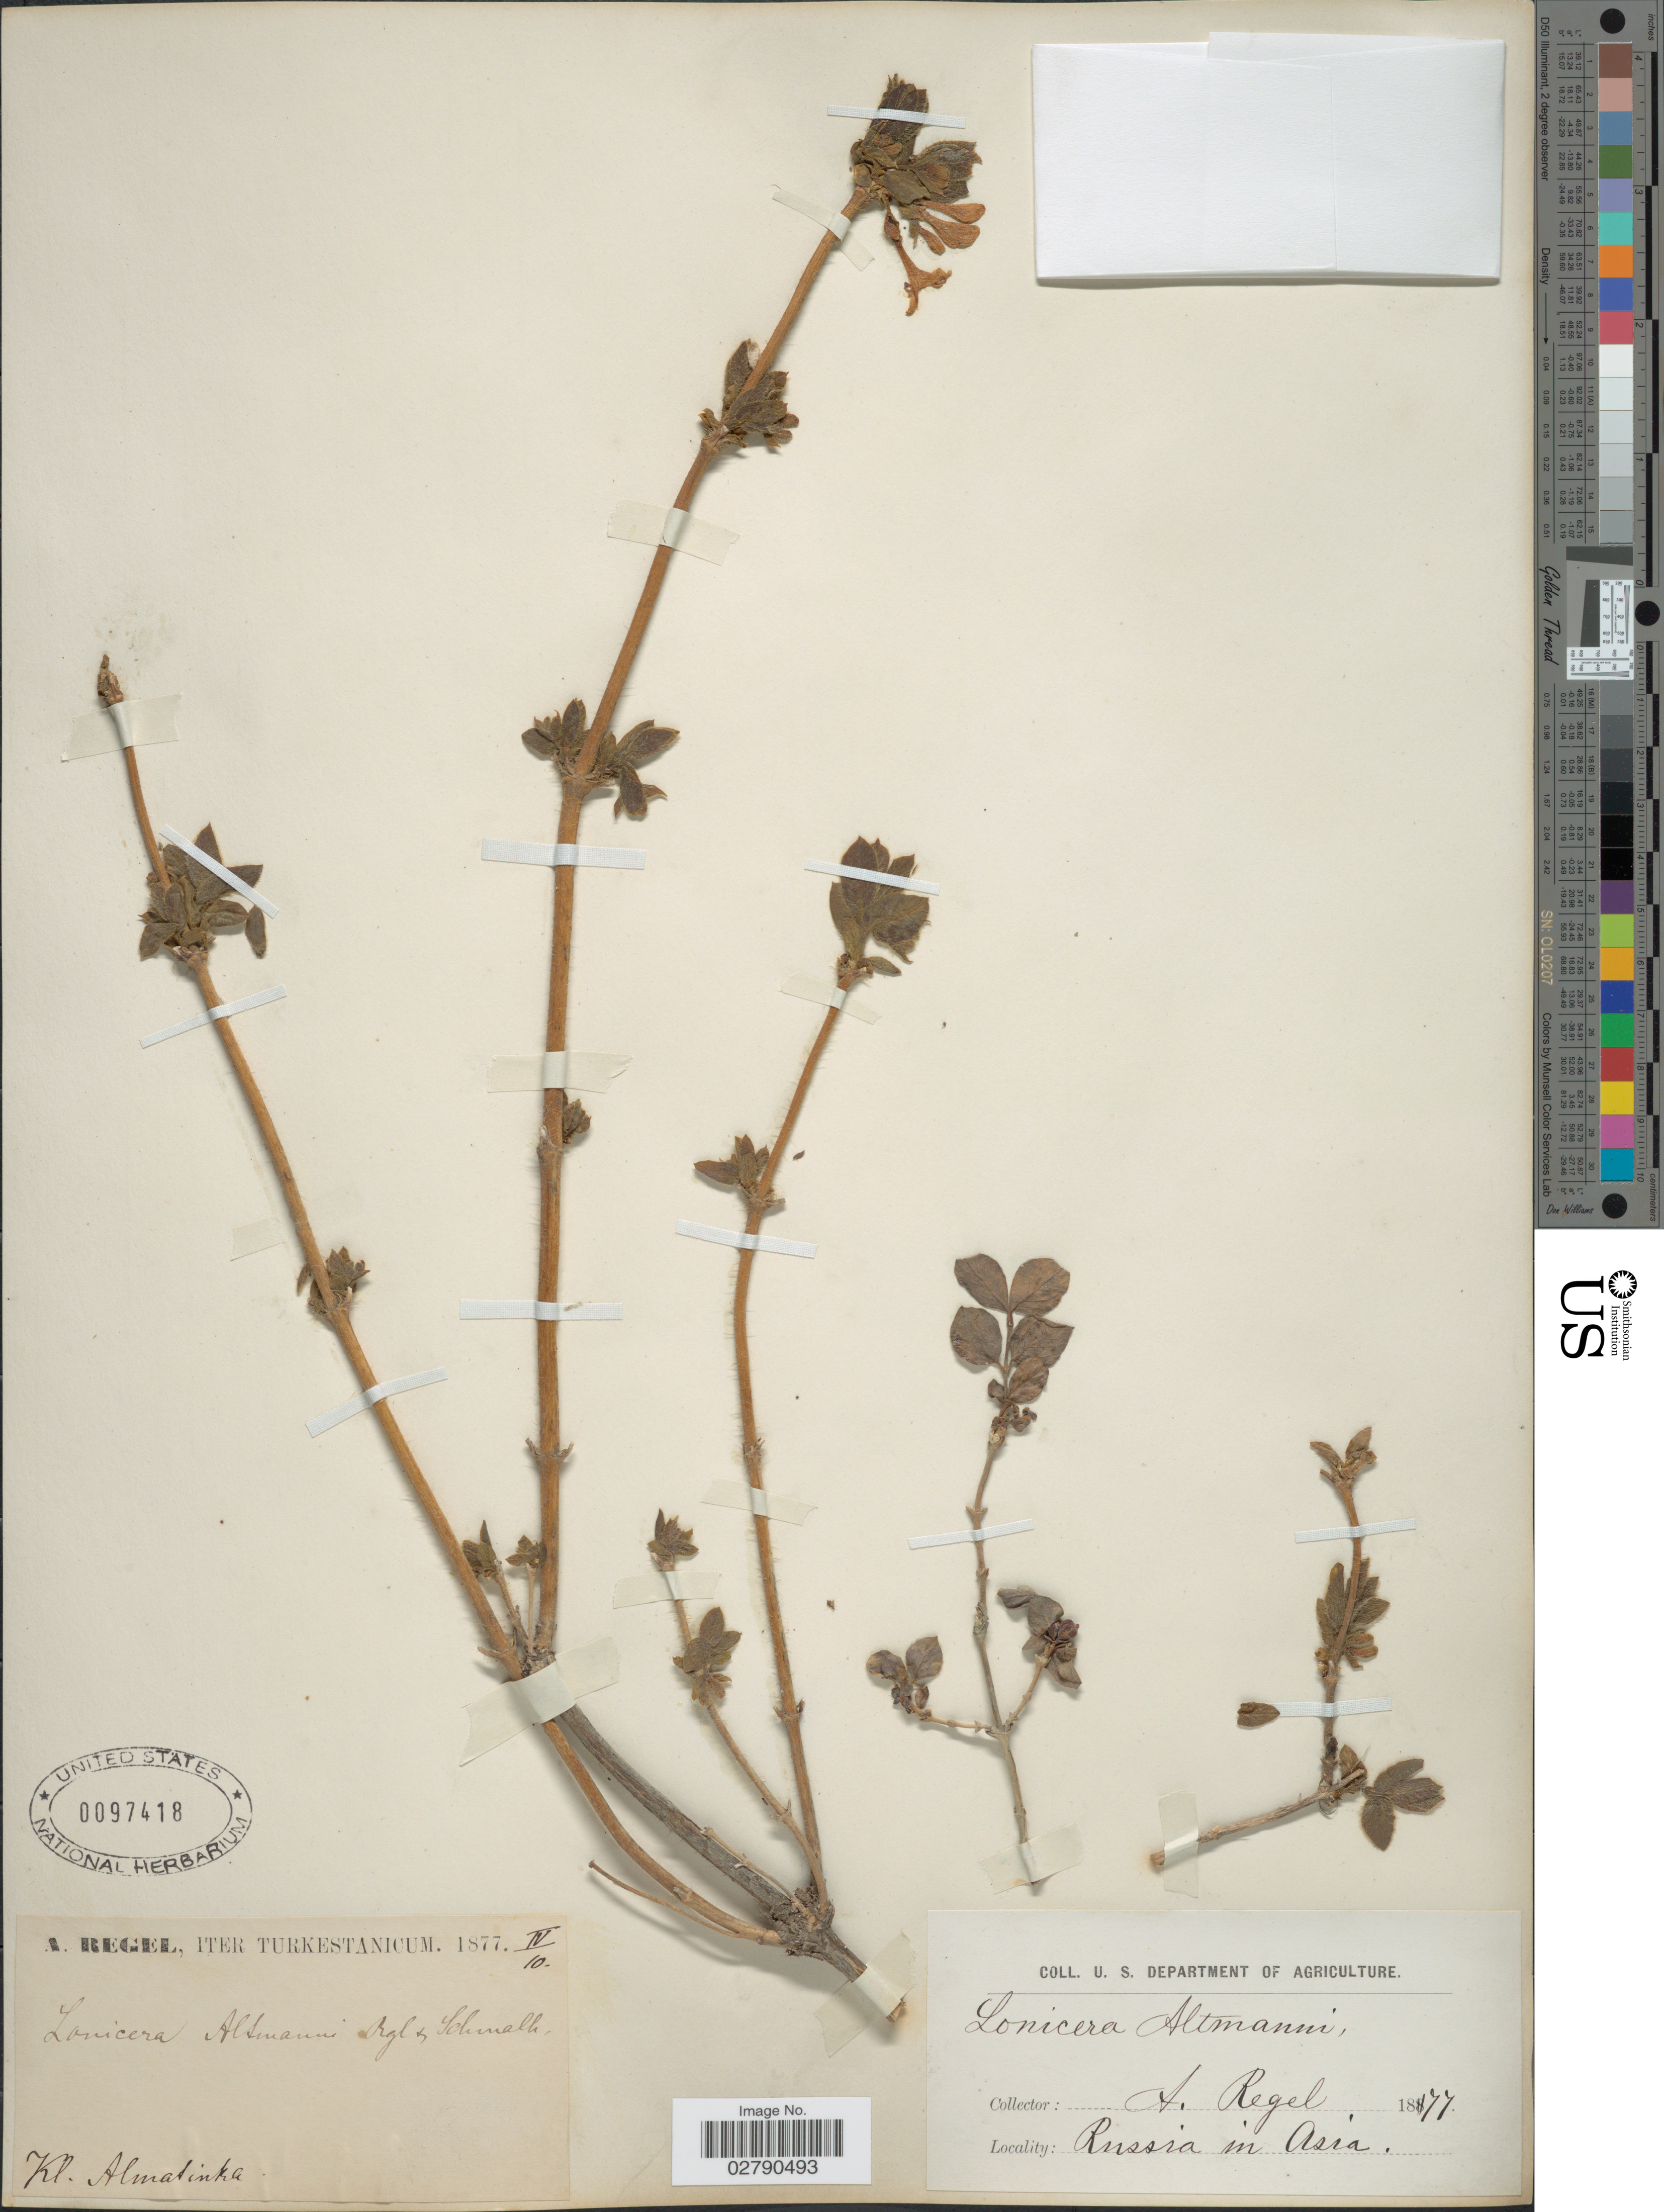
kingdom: Plantae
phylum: Tracheophyta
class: Magnoliopsida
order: Dipsacales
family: Caprifoliaceae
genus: Lonicera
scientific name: Lonicera altmannii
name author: Regel & Schmalh.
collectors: A. Regel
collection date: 1877-04-10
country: Russian Federation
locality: Iter Turkestanicum. Russia in Asia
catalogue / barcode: US 97418